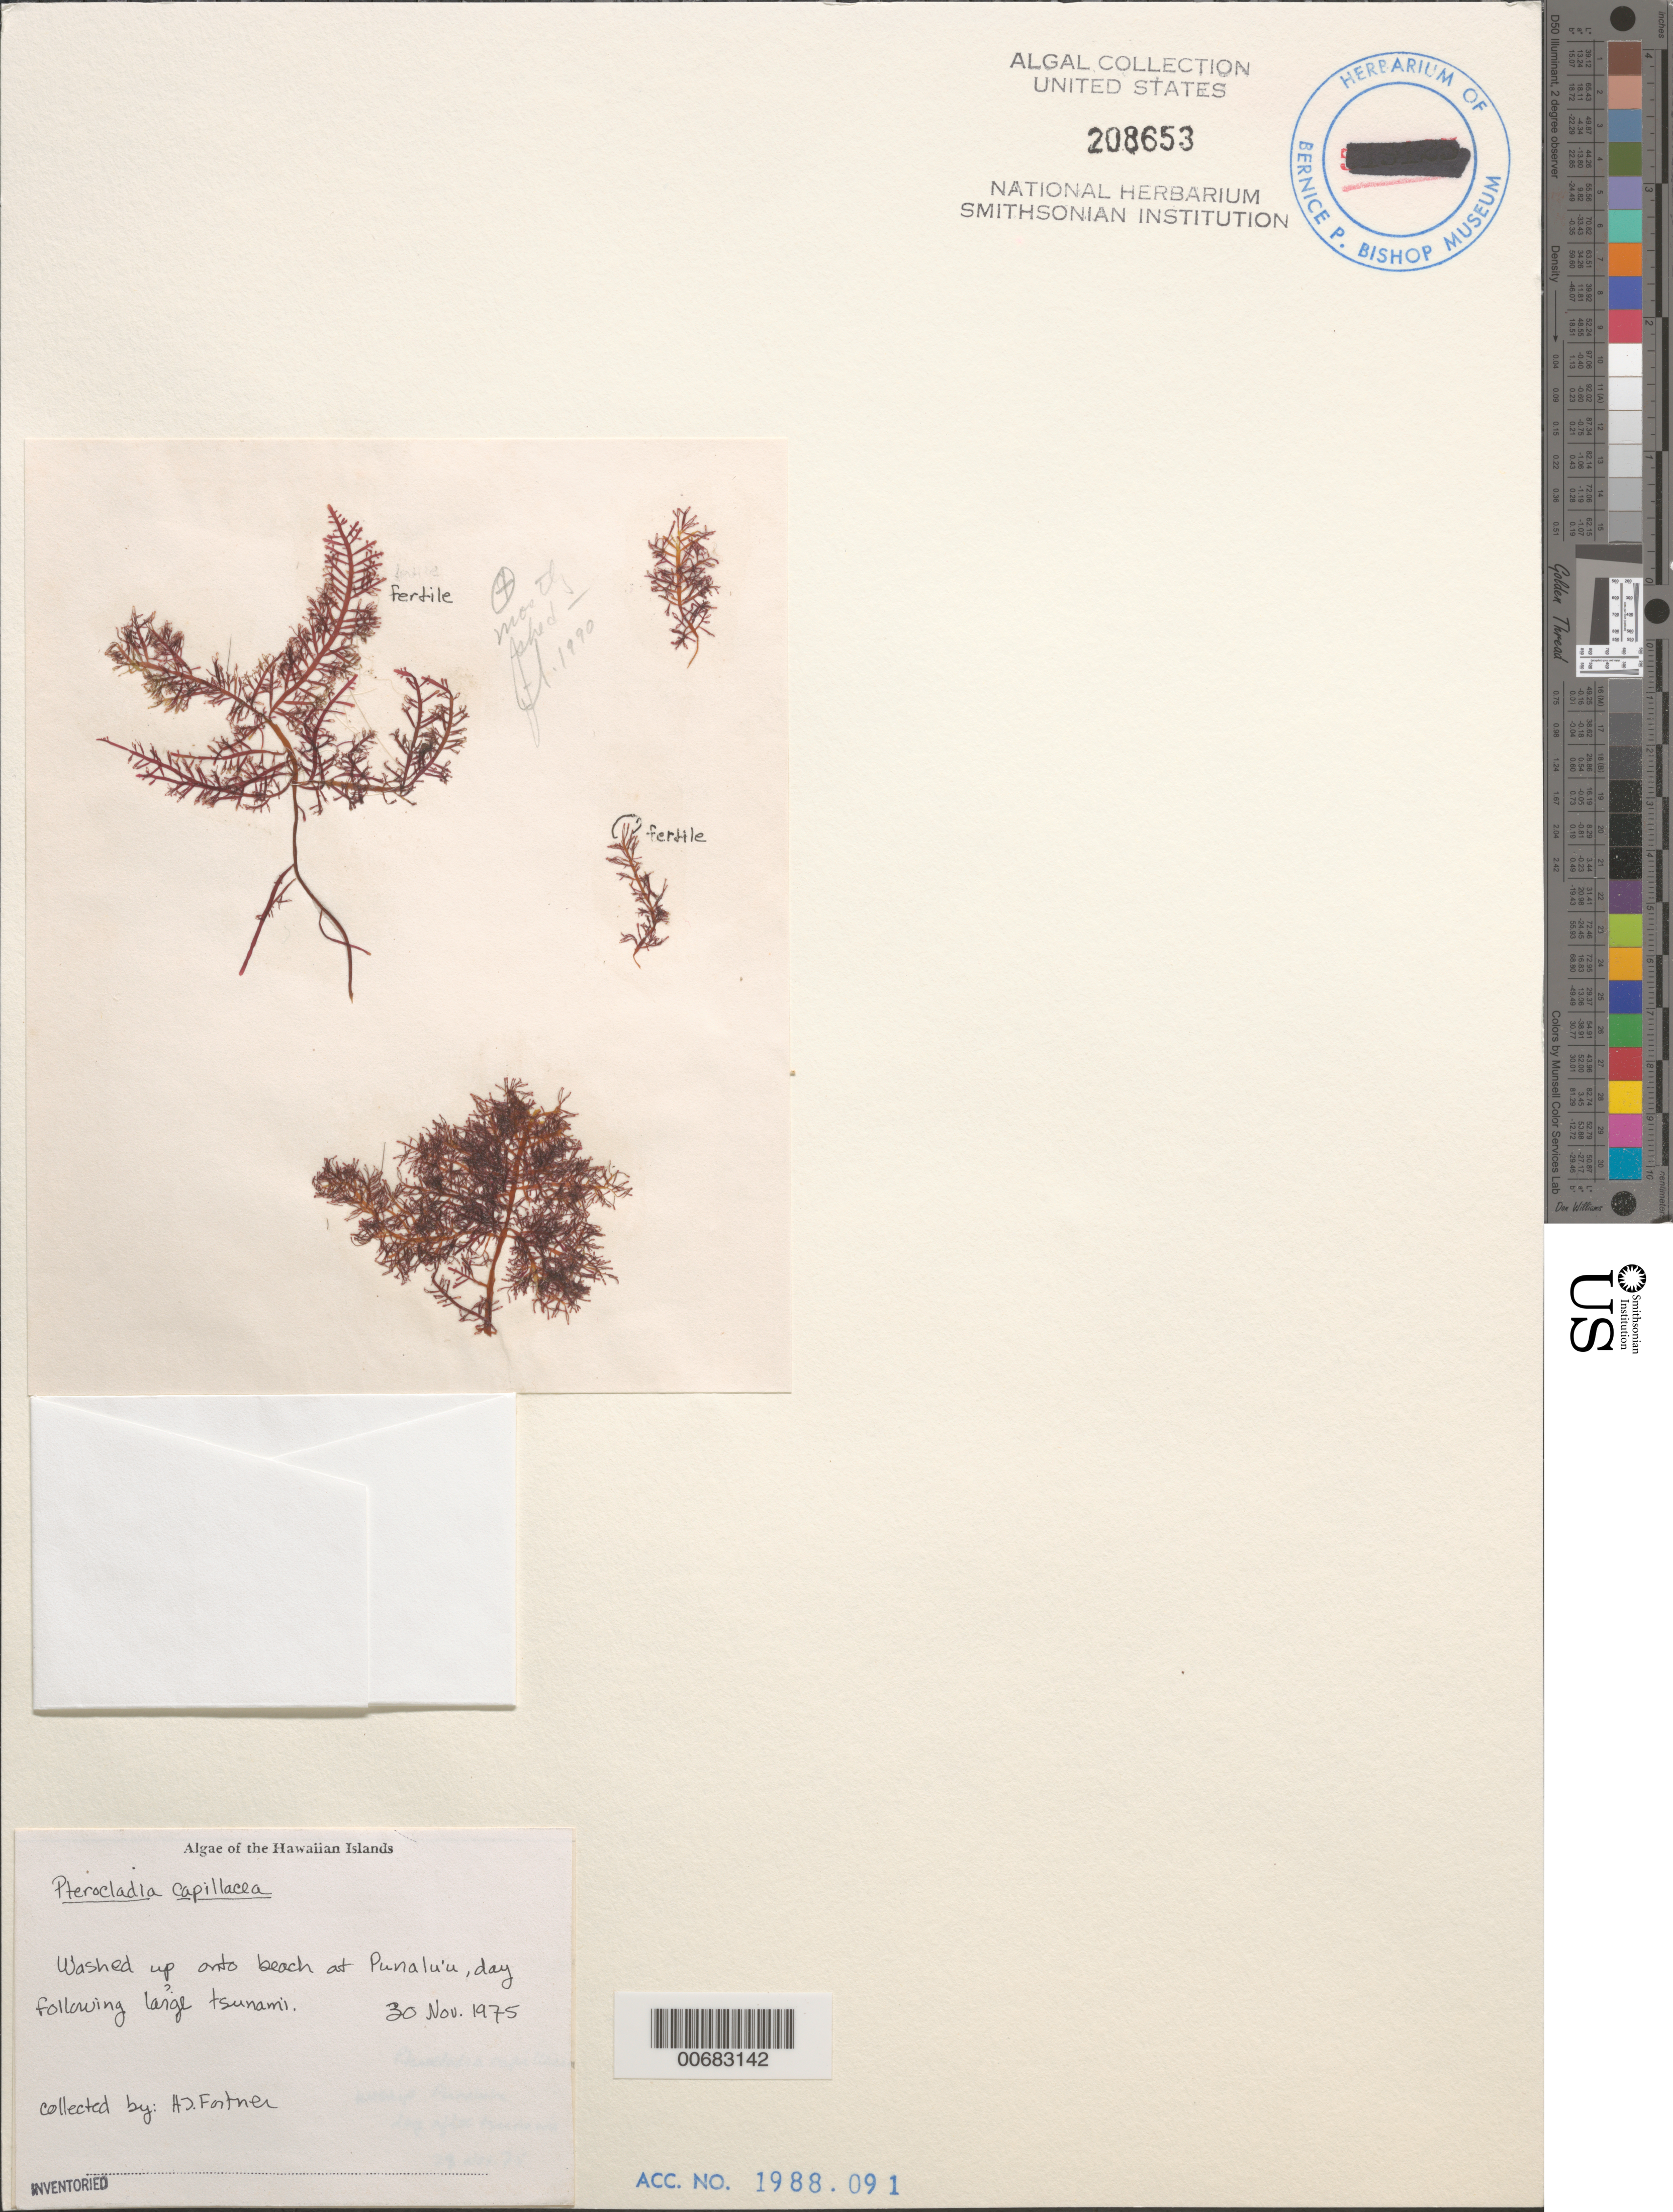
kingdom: Plantae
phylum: Rhodophyta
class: Florideophyceae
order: Gelidiales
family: Pterocladiaceae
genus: Pterocladiella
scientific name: Pterocladiella capillacea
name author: (S.G. Gmel.) Santelices & Hommers.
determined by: Algae name updating Project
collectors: H. Fortner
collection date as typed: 30 Nov 1975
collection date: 1975-11-30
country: United States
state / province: Hawaii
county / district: Hawaii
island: Hawaii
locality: Punalu'u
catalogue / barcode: US 208653